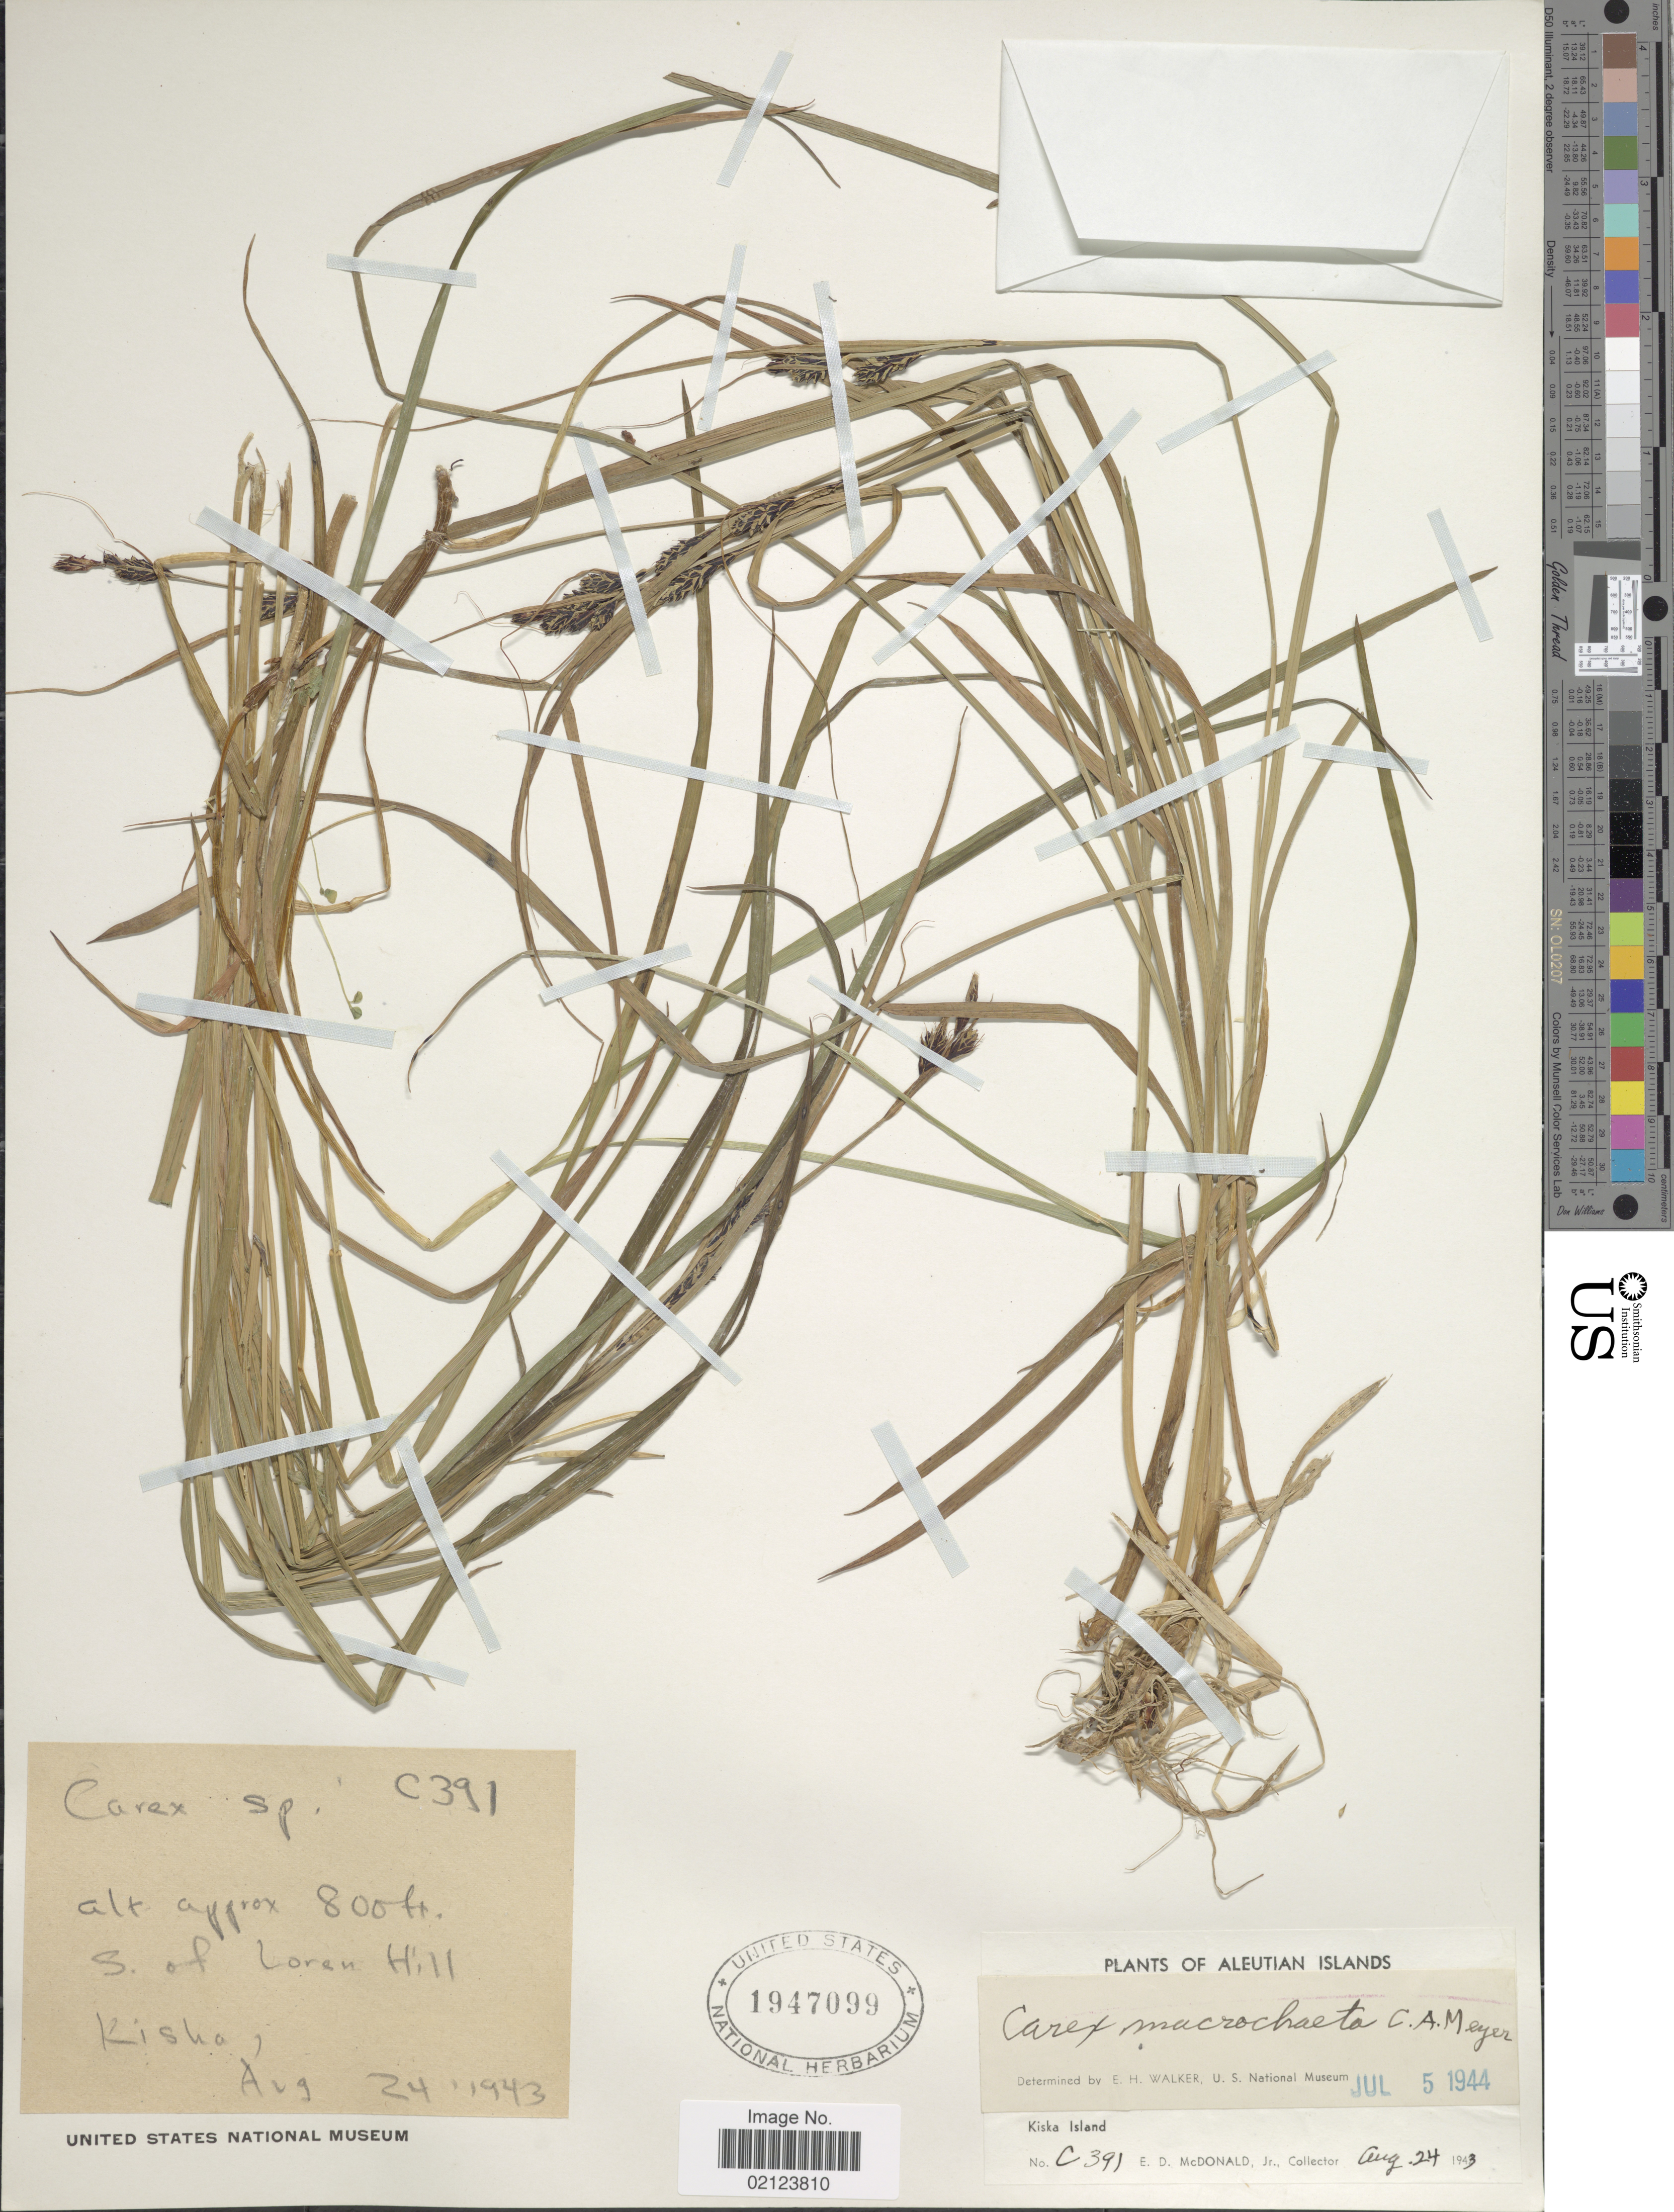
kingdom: Plantae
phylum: Tracheophyta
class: Liliopsida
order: Poales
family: Cyperaceae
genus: Carex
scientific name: Carex macrochaeta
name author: C.A. Mey.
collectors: E. D. McDonald Jr.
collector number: C391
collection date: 1943-08-24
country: United States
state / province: Alaska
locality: Aleutian Islands. Kiska Island. S. of Loren Hill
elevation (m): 244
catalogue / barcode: US 1947099